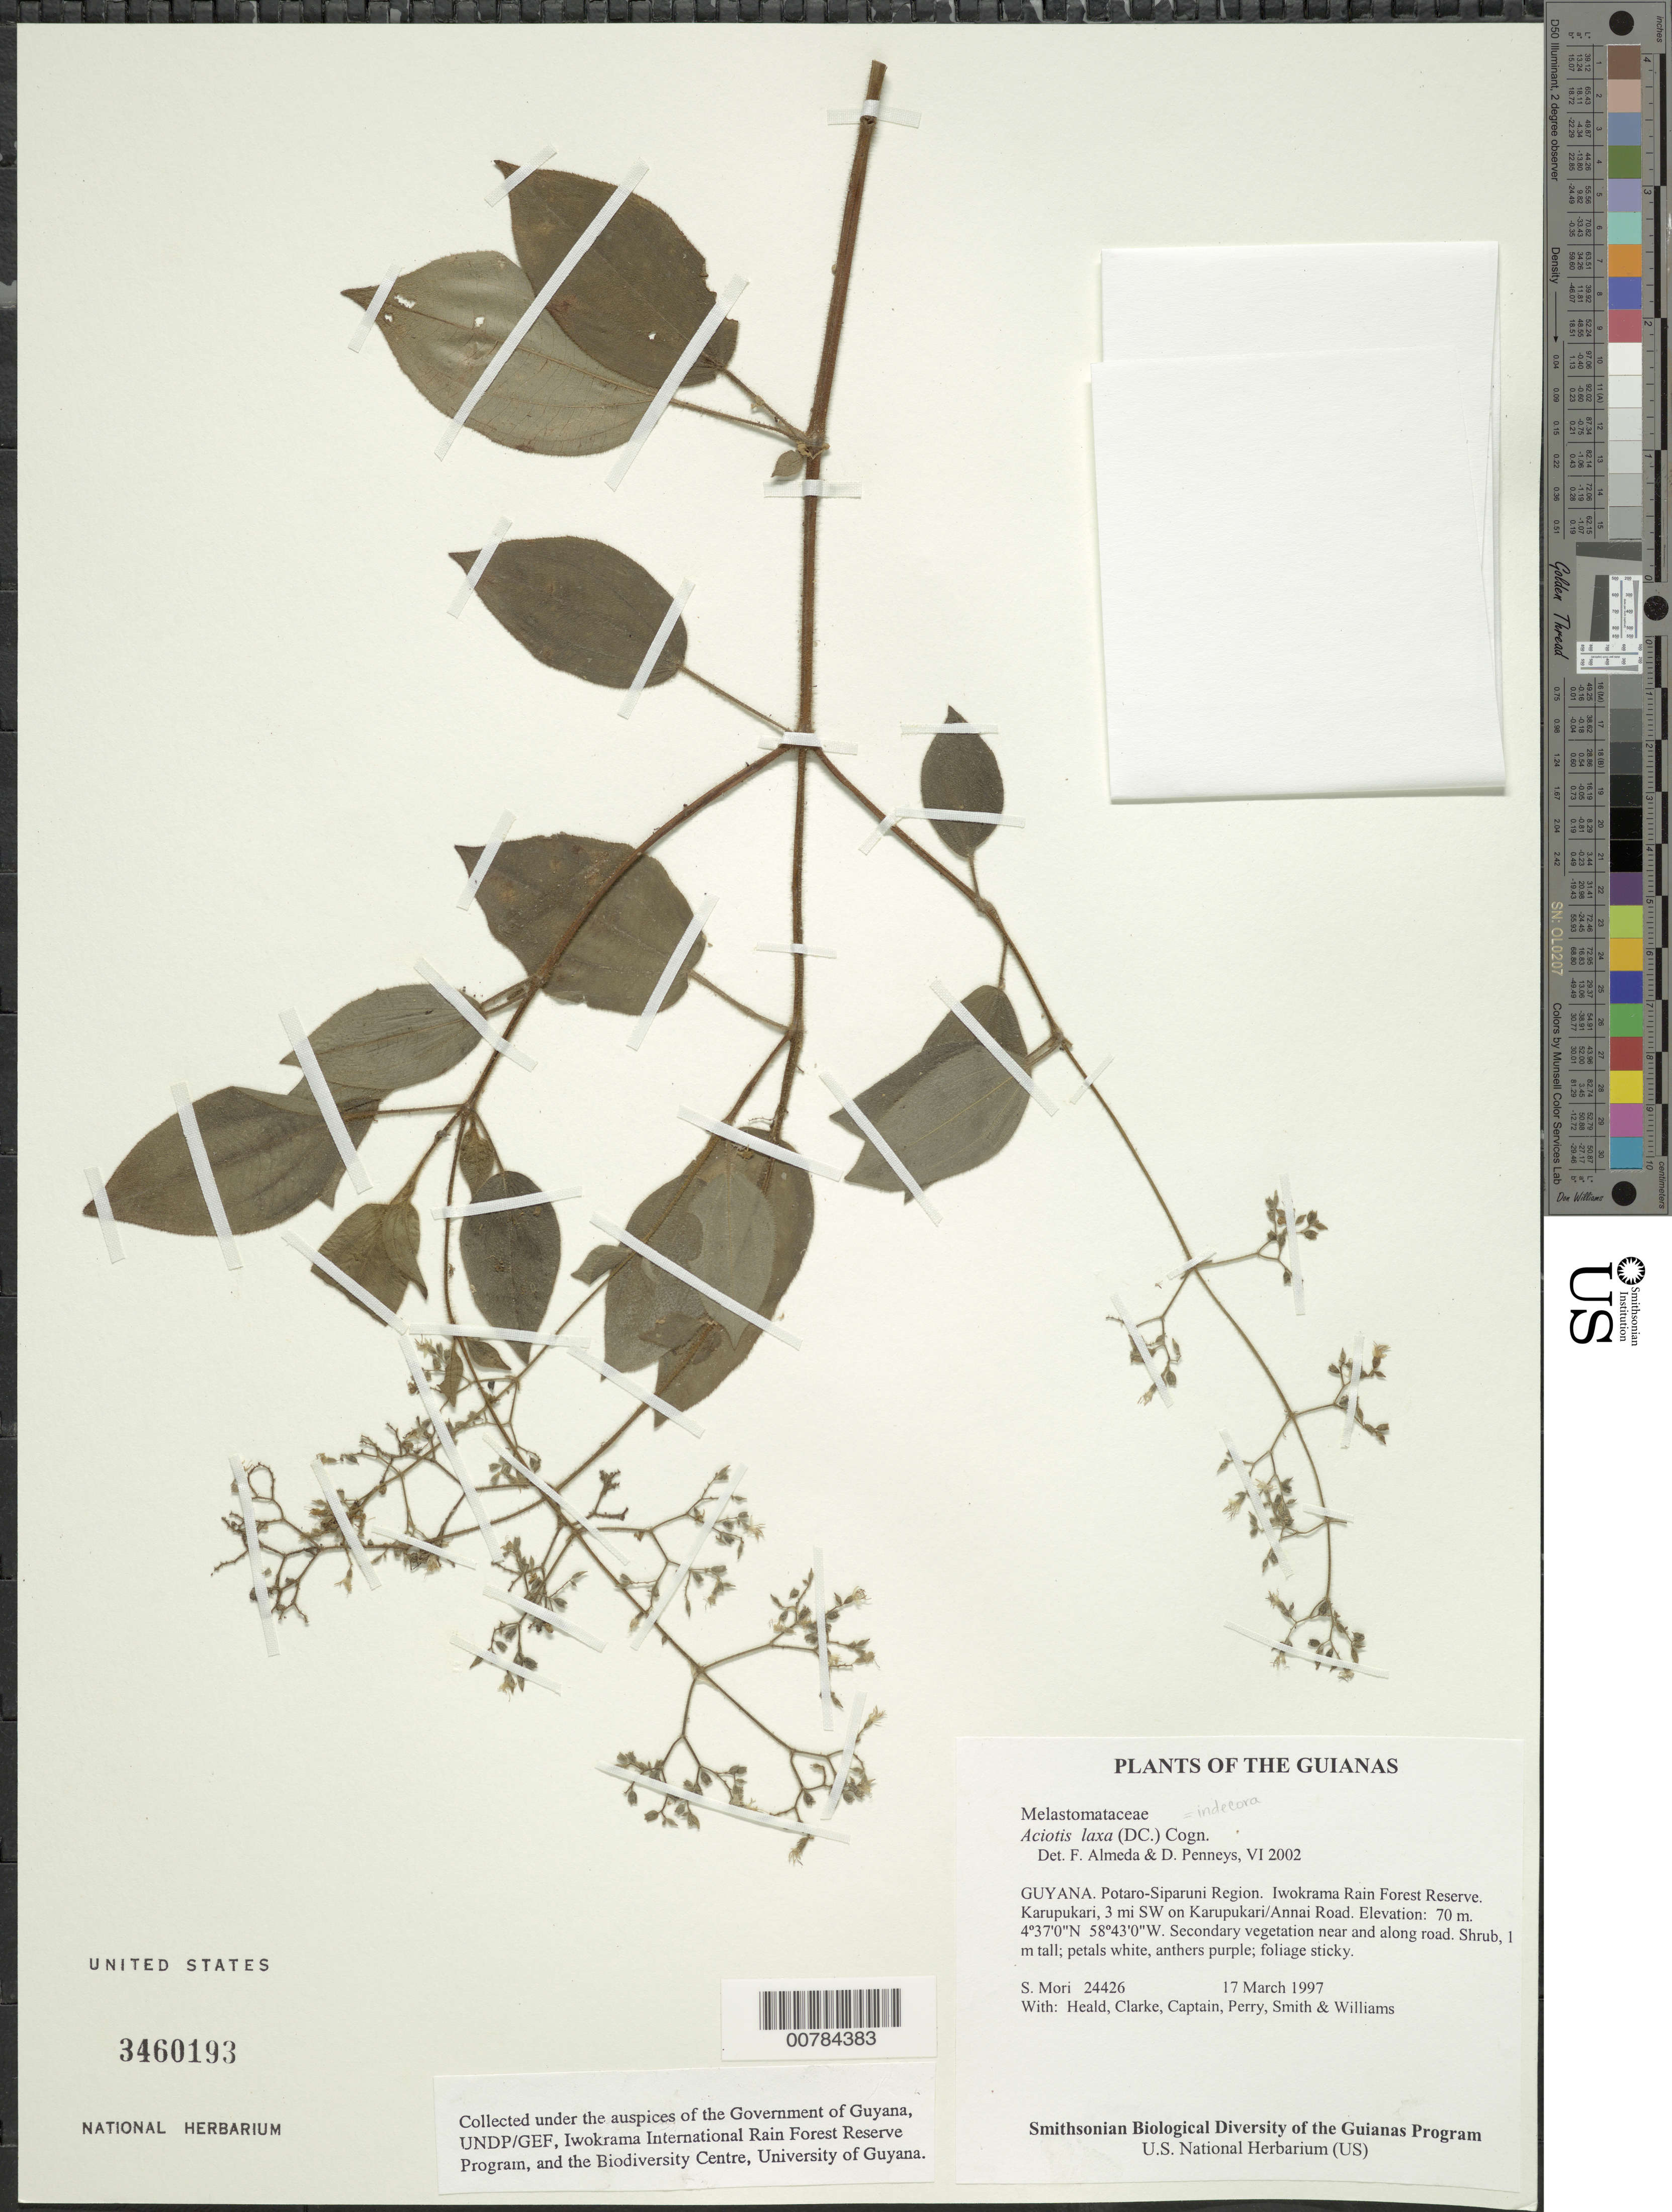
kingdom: Plantae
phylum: Tracheophyta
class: Magnoliopsida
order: Myrtales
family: Melastomataceae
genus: Aciotis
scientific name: Aciotis laxa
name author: (DC.) Cogn.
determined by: Almeda, F.; Penneys, D. S.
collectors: S. Mori, S. Heald, D. Clarke, C. Captain, C. Perry, -- Smith & R. Williams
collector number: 24426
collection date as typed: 17 March 1997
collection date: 1997-03-17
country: Guyana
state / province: Potaro-Siparuni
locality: Iwokrama Rain Forest Reserve. Karupukari, 3 mi SW on Karupukari/Annai Road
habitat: Secondary vegetation near and along road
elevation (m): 70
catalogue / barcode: US 3460193